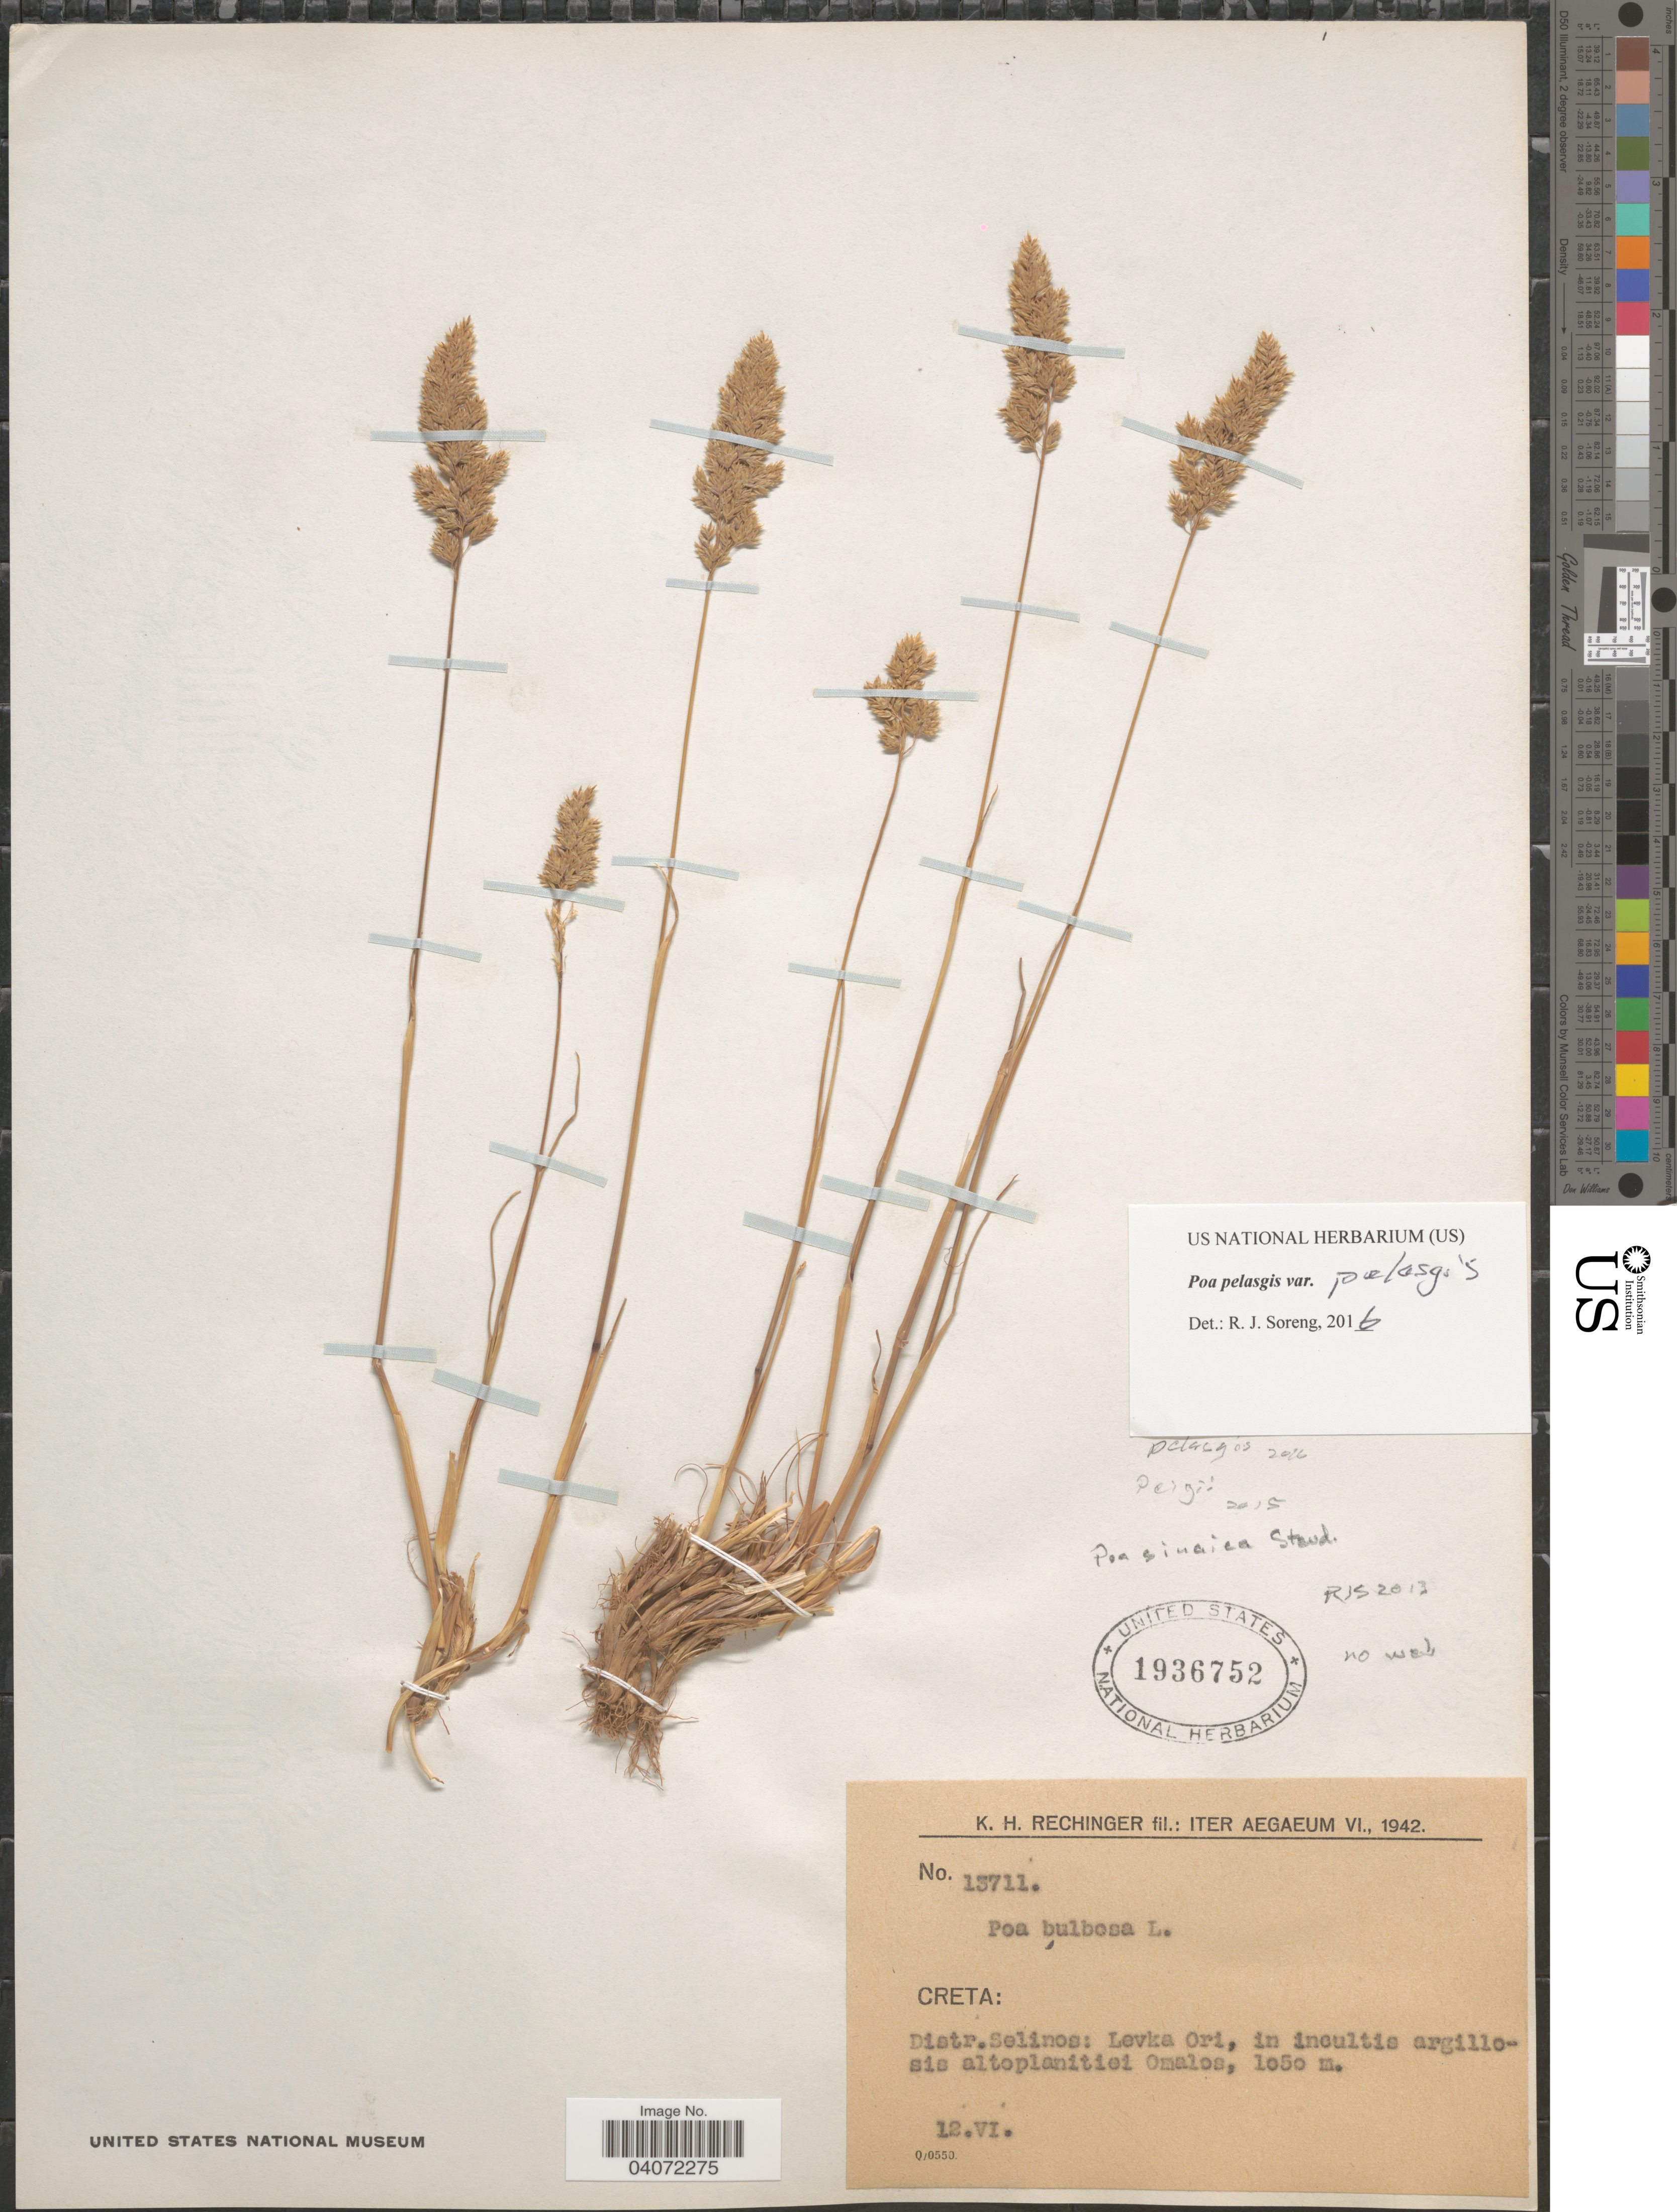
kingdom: Plantae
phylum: Tracheophyta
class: Liliopsida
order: Poales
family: Poaceae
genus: Poa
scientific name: Poa iconia var. pelasgis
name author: (H. Scholz) Soreng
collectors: K. H. Rechinger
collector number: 13711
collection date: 1942-06-12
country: Greece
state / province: Crete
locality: Iter Aegaeum. Creta: Distr. Selinos: Levka Ori, in incultis argillosis alteplanitiei Omalos.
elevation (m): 1050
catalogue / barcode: US 1936752